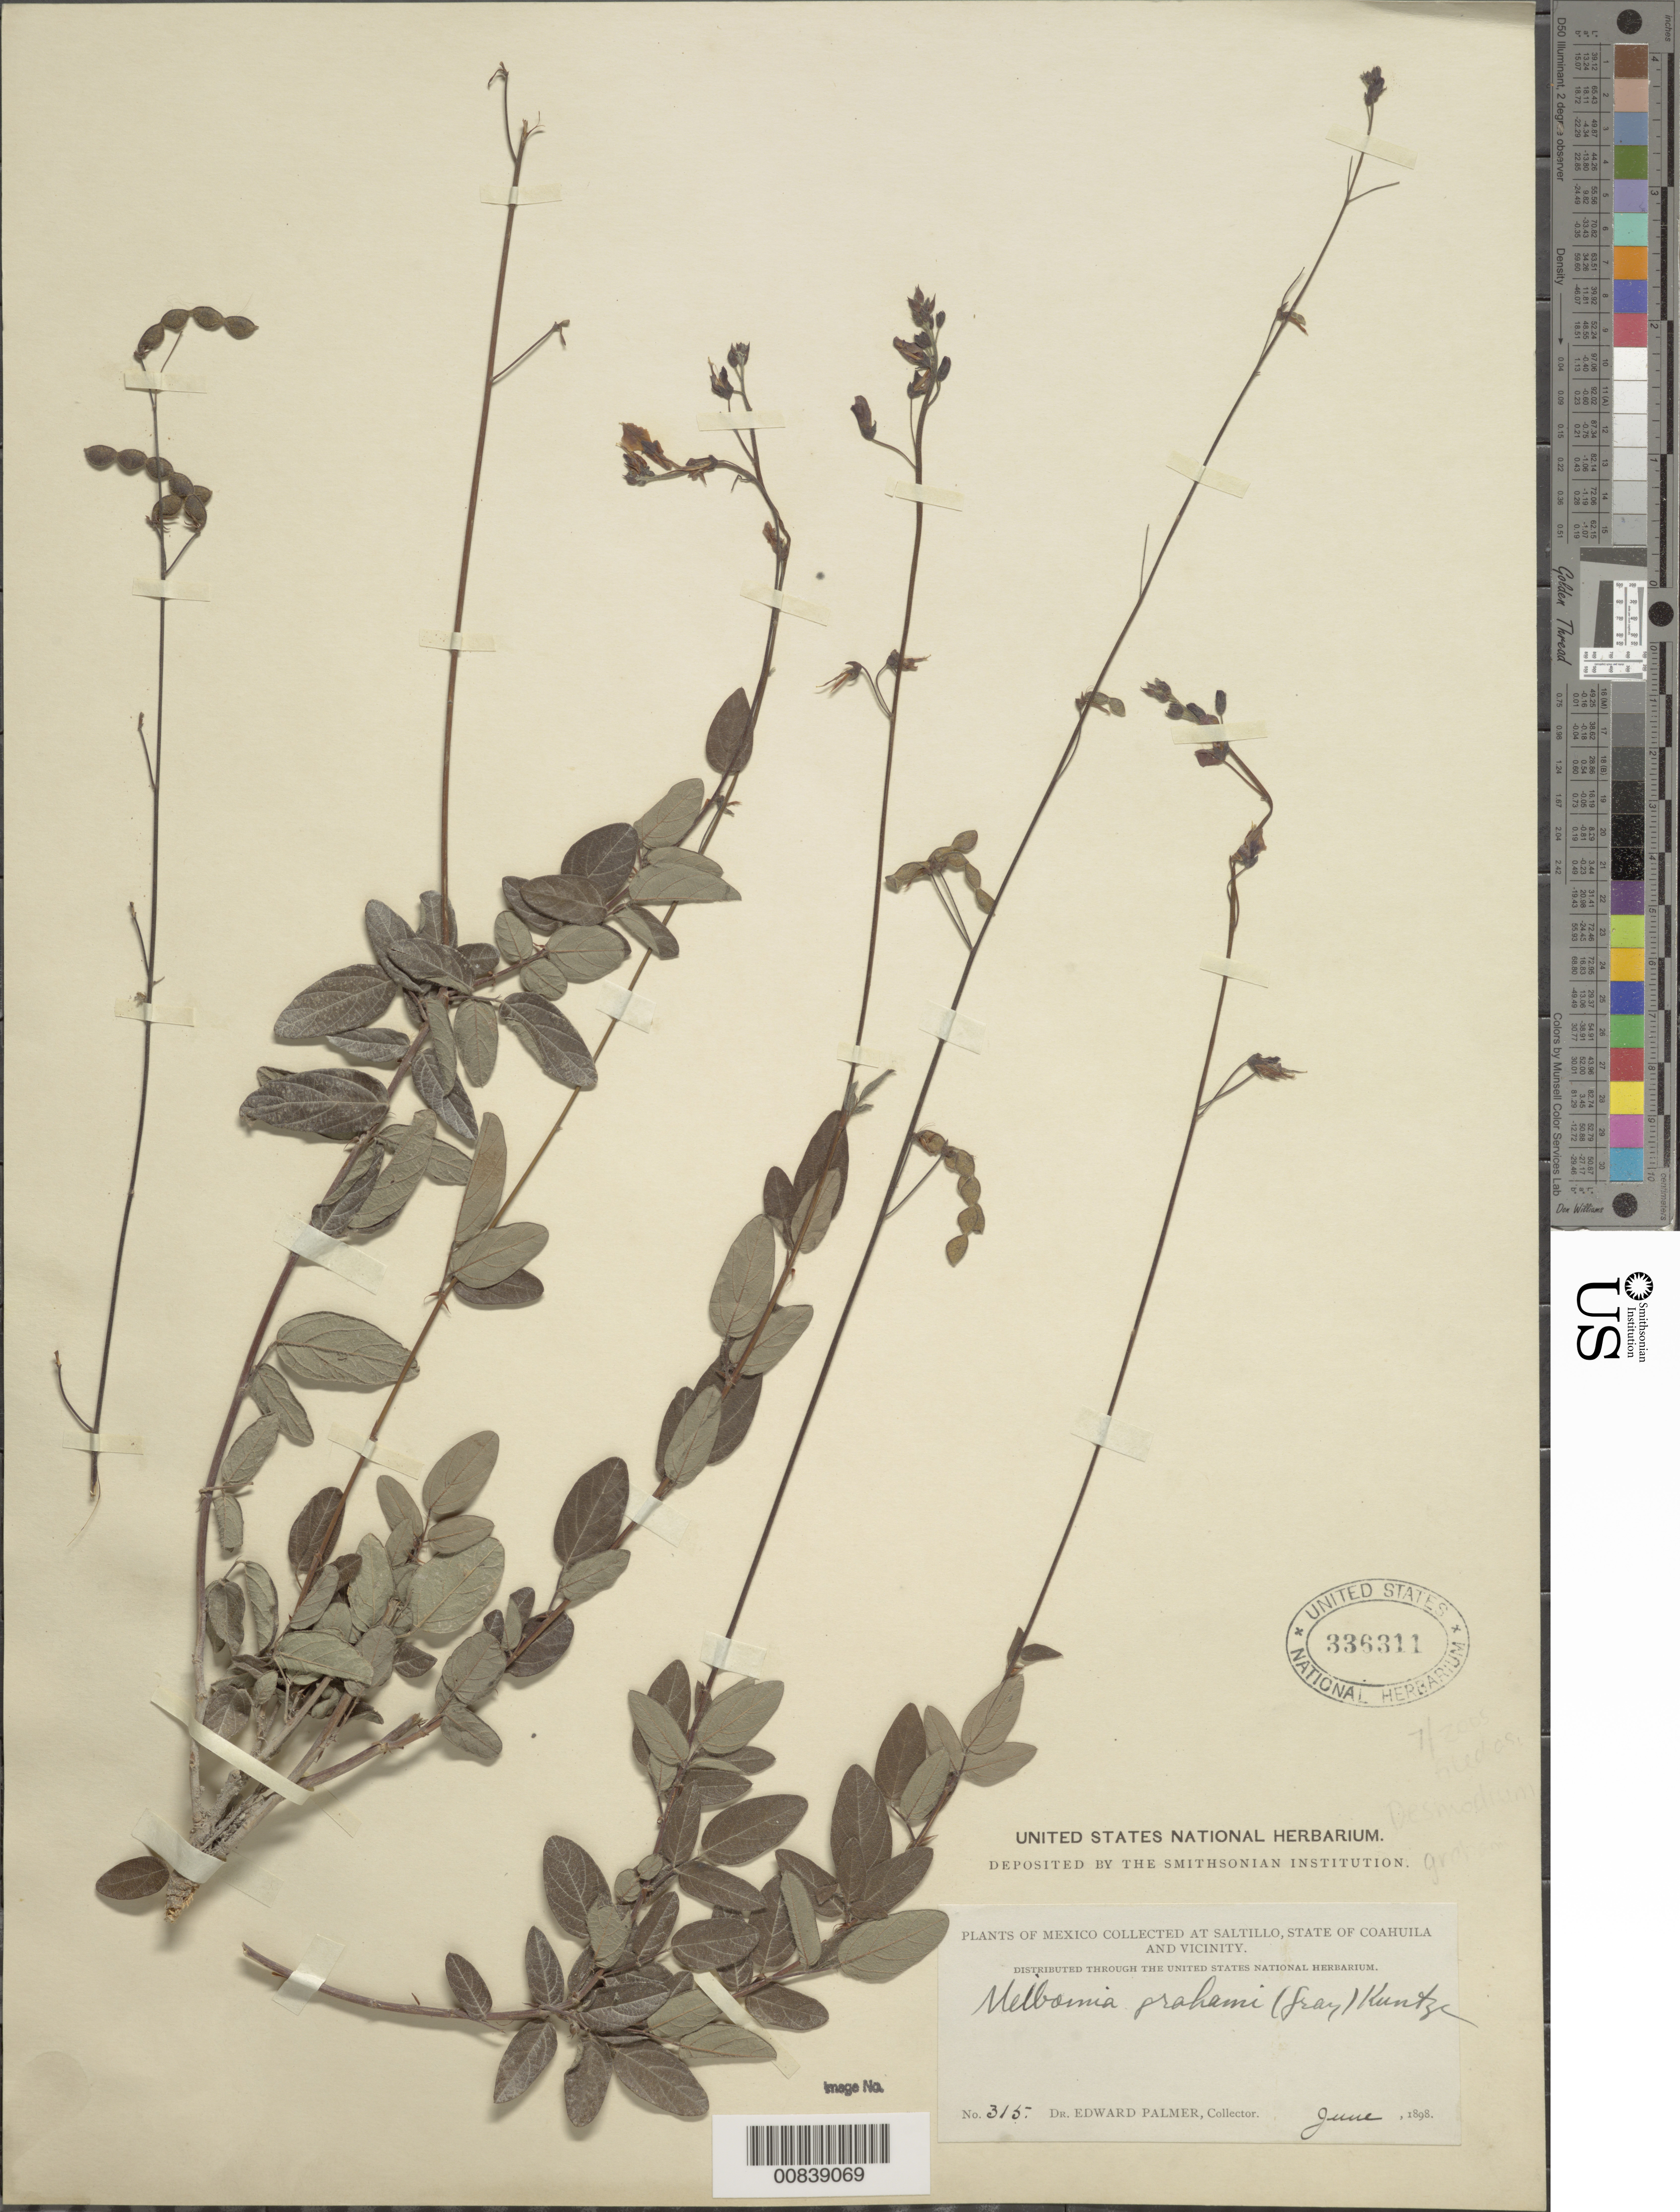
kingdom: Plantae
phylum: Tracheophyta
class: Magnoliopsida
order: Fabales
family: Fabaceae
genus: Desmodium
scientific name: Desmodium grahamii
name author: A. Gray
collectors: E. Palmer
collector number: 315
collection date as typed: Jun 1898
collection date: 1898-06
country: Mexico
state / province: Coahuila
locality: Saltillo, Coahuila and vicinity.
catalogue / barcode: US 336311